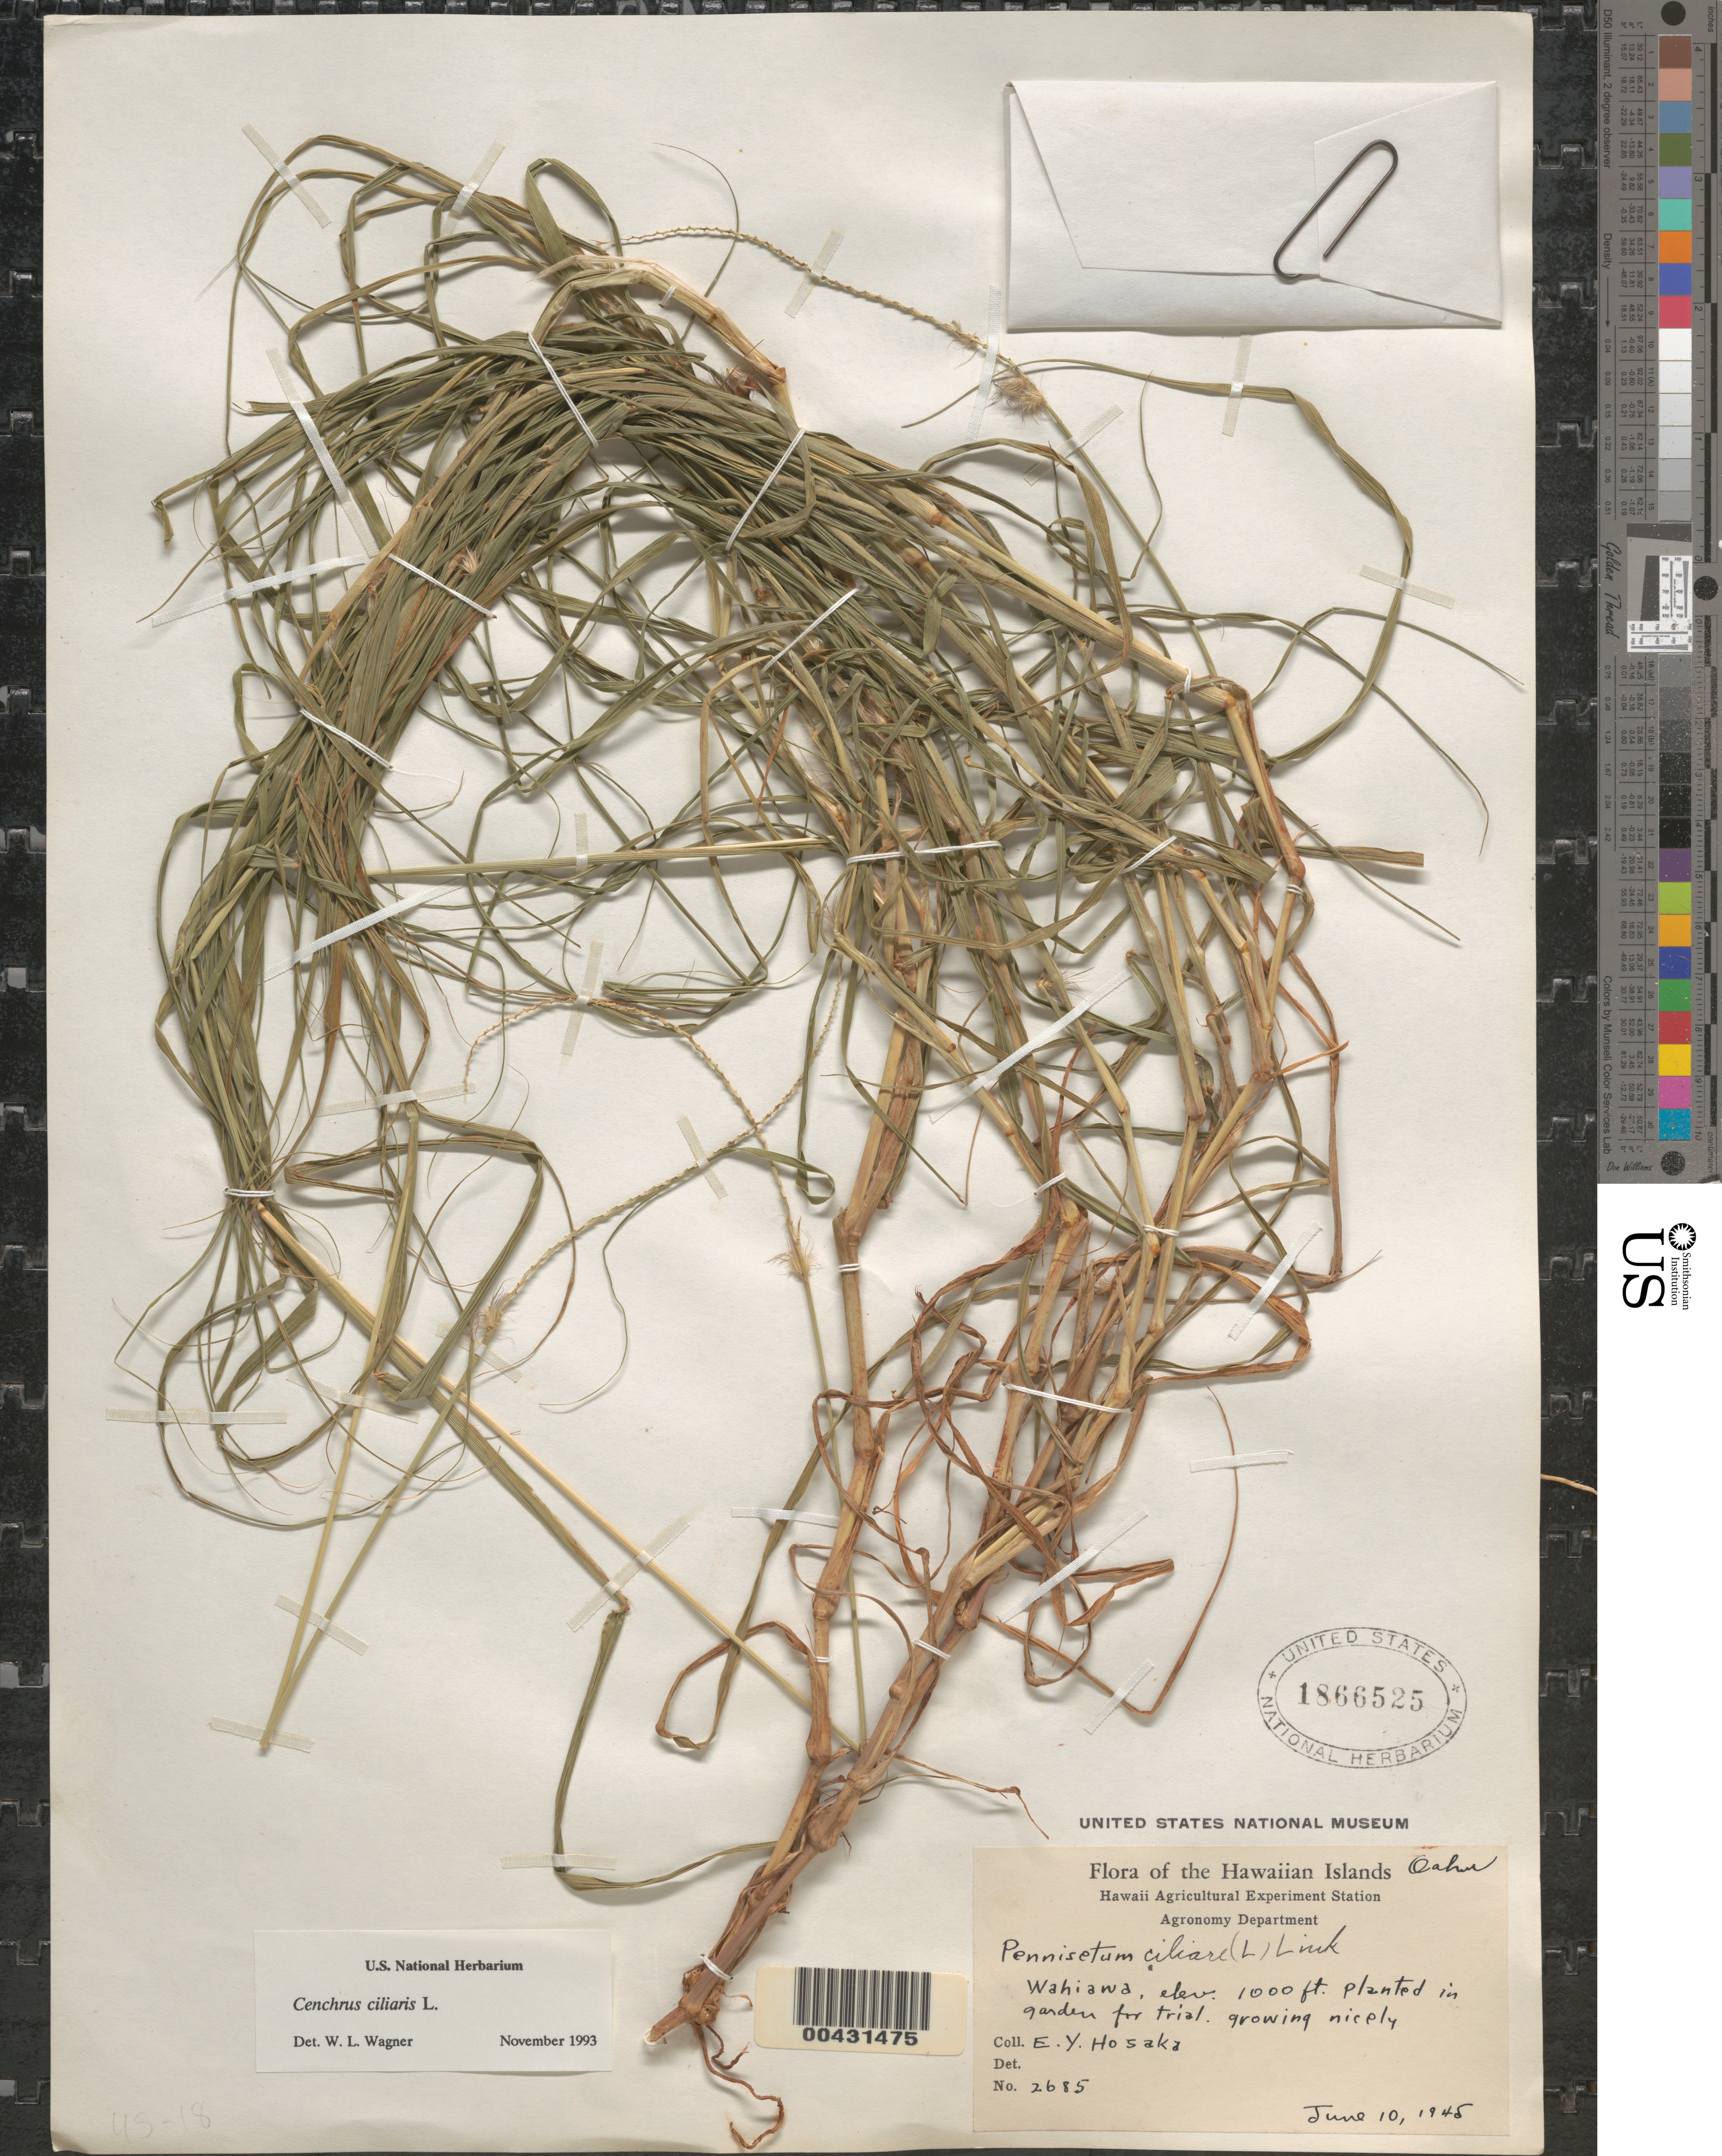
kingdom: Plantae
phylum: Tracheophyta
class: Liliopsida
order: Poales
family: Poaceae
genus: Cenchrus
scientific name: Cenchrus ciliaris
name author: L.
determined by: Wagner, W. L., (BOT), Smithsonian Institution - National Museum of Natural History (UNITED STATES)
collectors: E. Y. Hosaka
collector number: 2685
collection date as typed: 10 Jun 1945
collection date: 1945-06-10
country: United States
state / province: Hawaii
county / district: Honolulu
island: Oahu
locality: Wahiawa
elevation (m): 305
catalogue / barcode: US 1866525